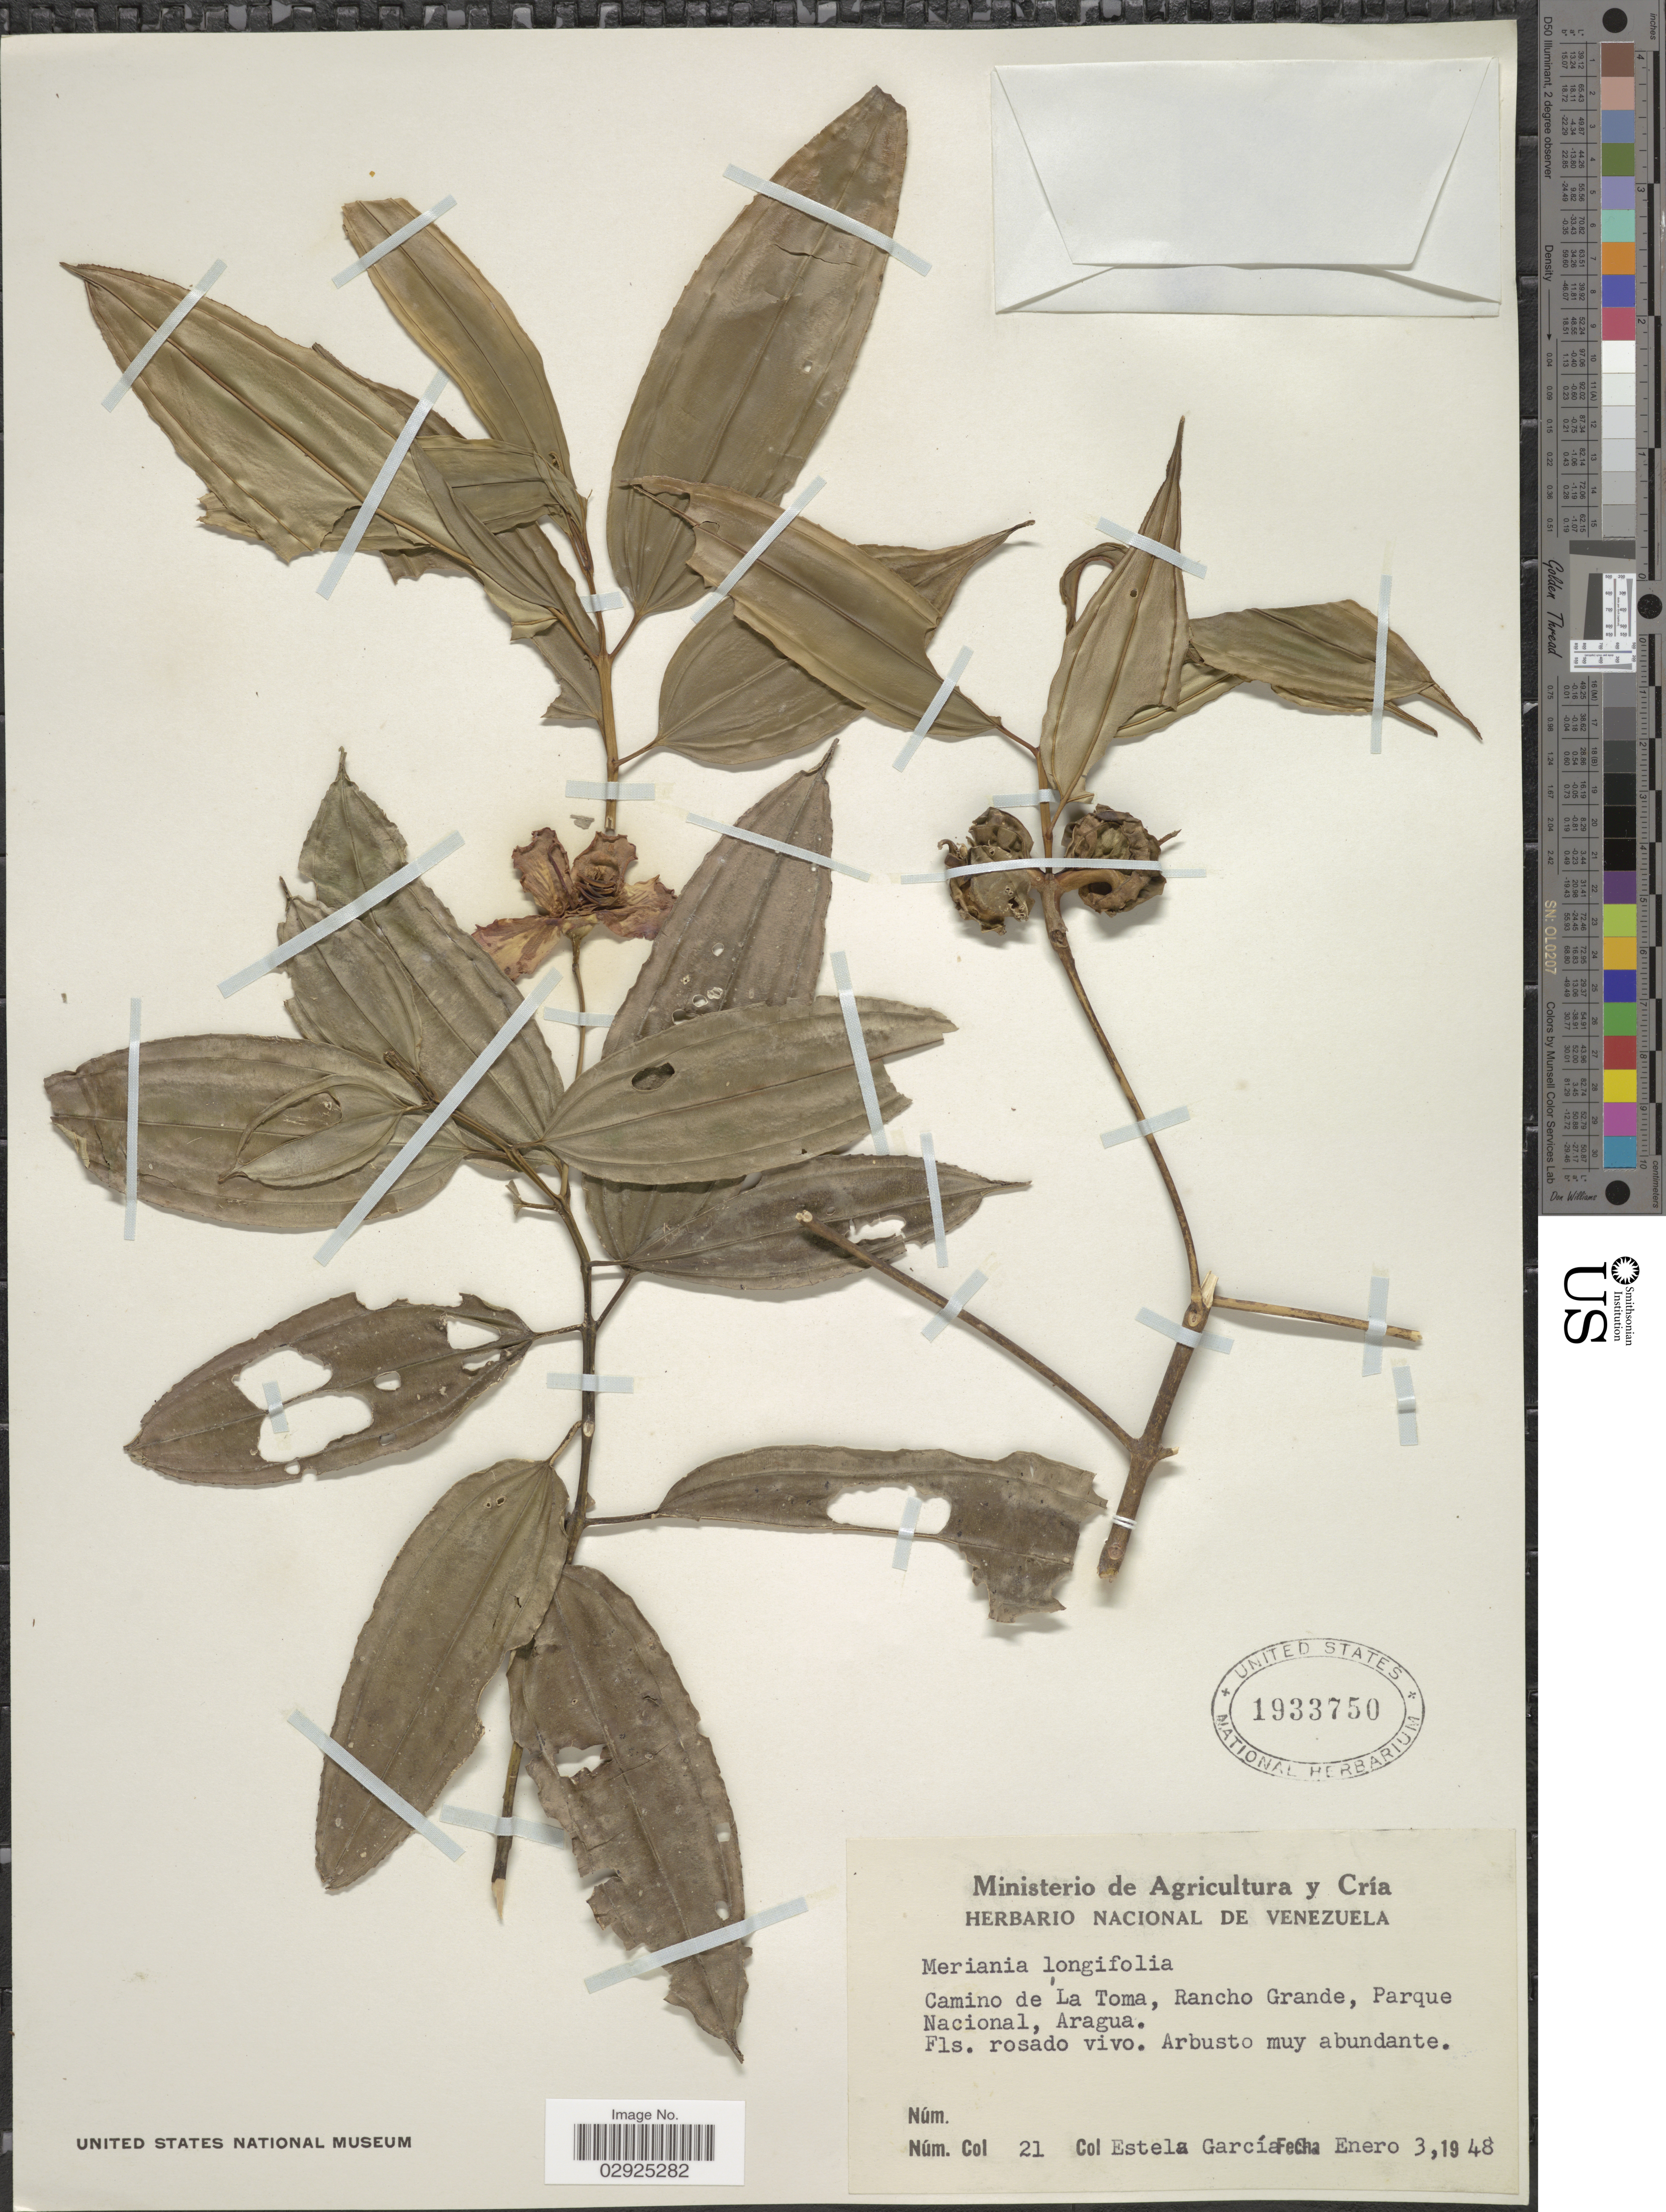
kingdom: Plantae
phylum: Tracheophyta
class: Magnoliopsida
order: Myrtales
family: Melastomataceae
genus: Meriania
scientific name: Meriania longifolia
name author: (Naudin) Cogn.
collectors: E. Garcia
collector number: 21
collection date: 1948-01-03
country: Venezuela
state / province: Aragua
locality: Camino de La Toma, Rancho Grande, Parque Nacional, Aragua.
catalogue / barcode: US 1933750